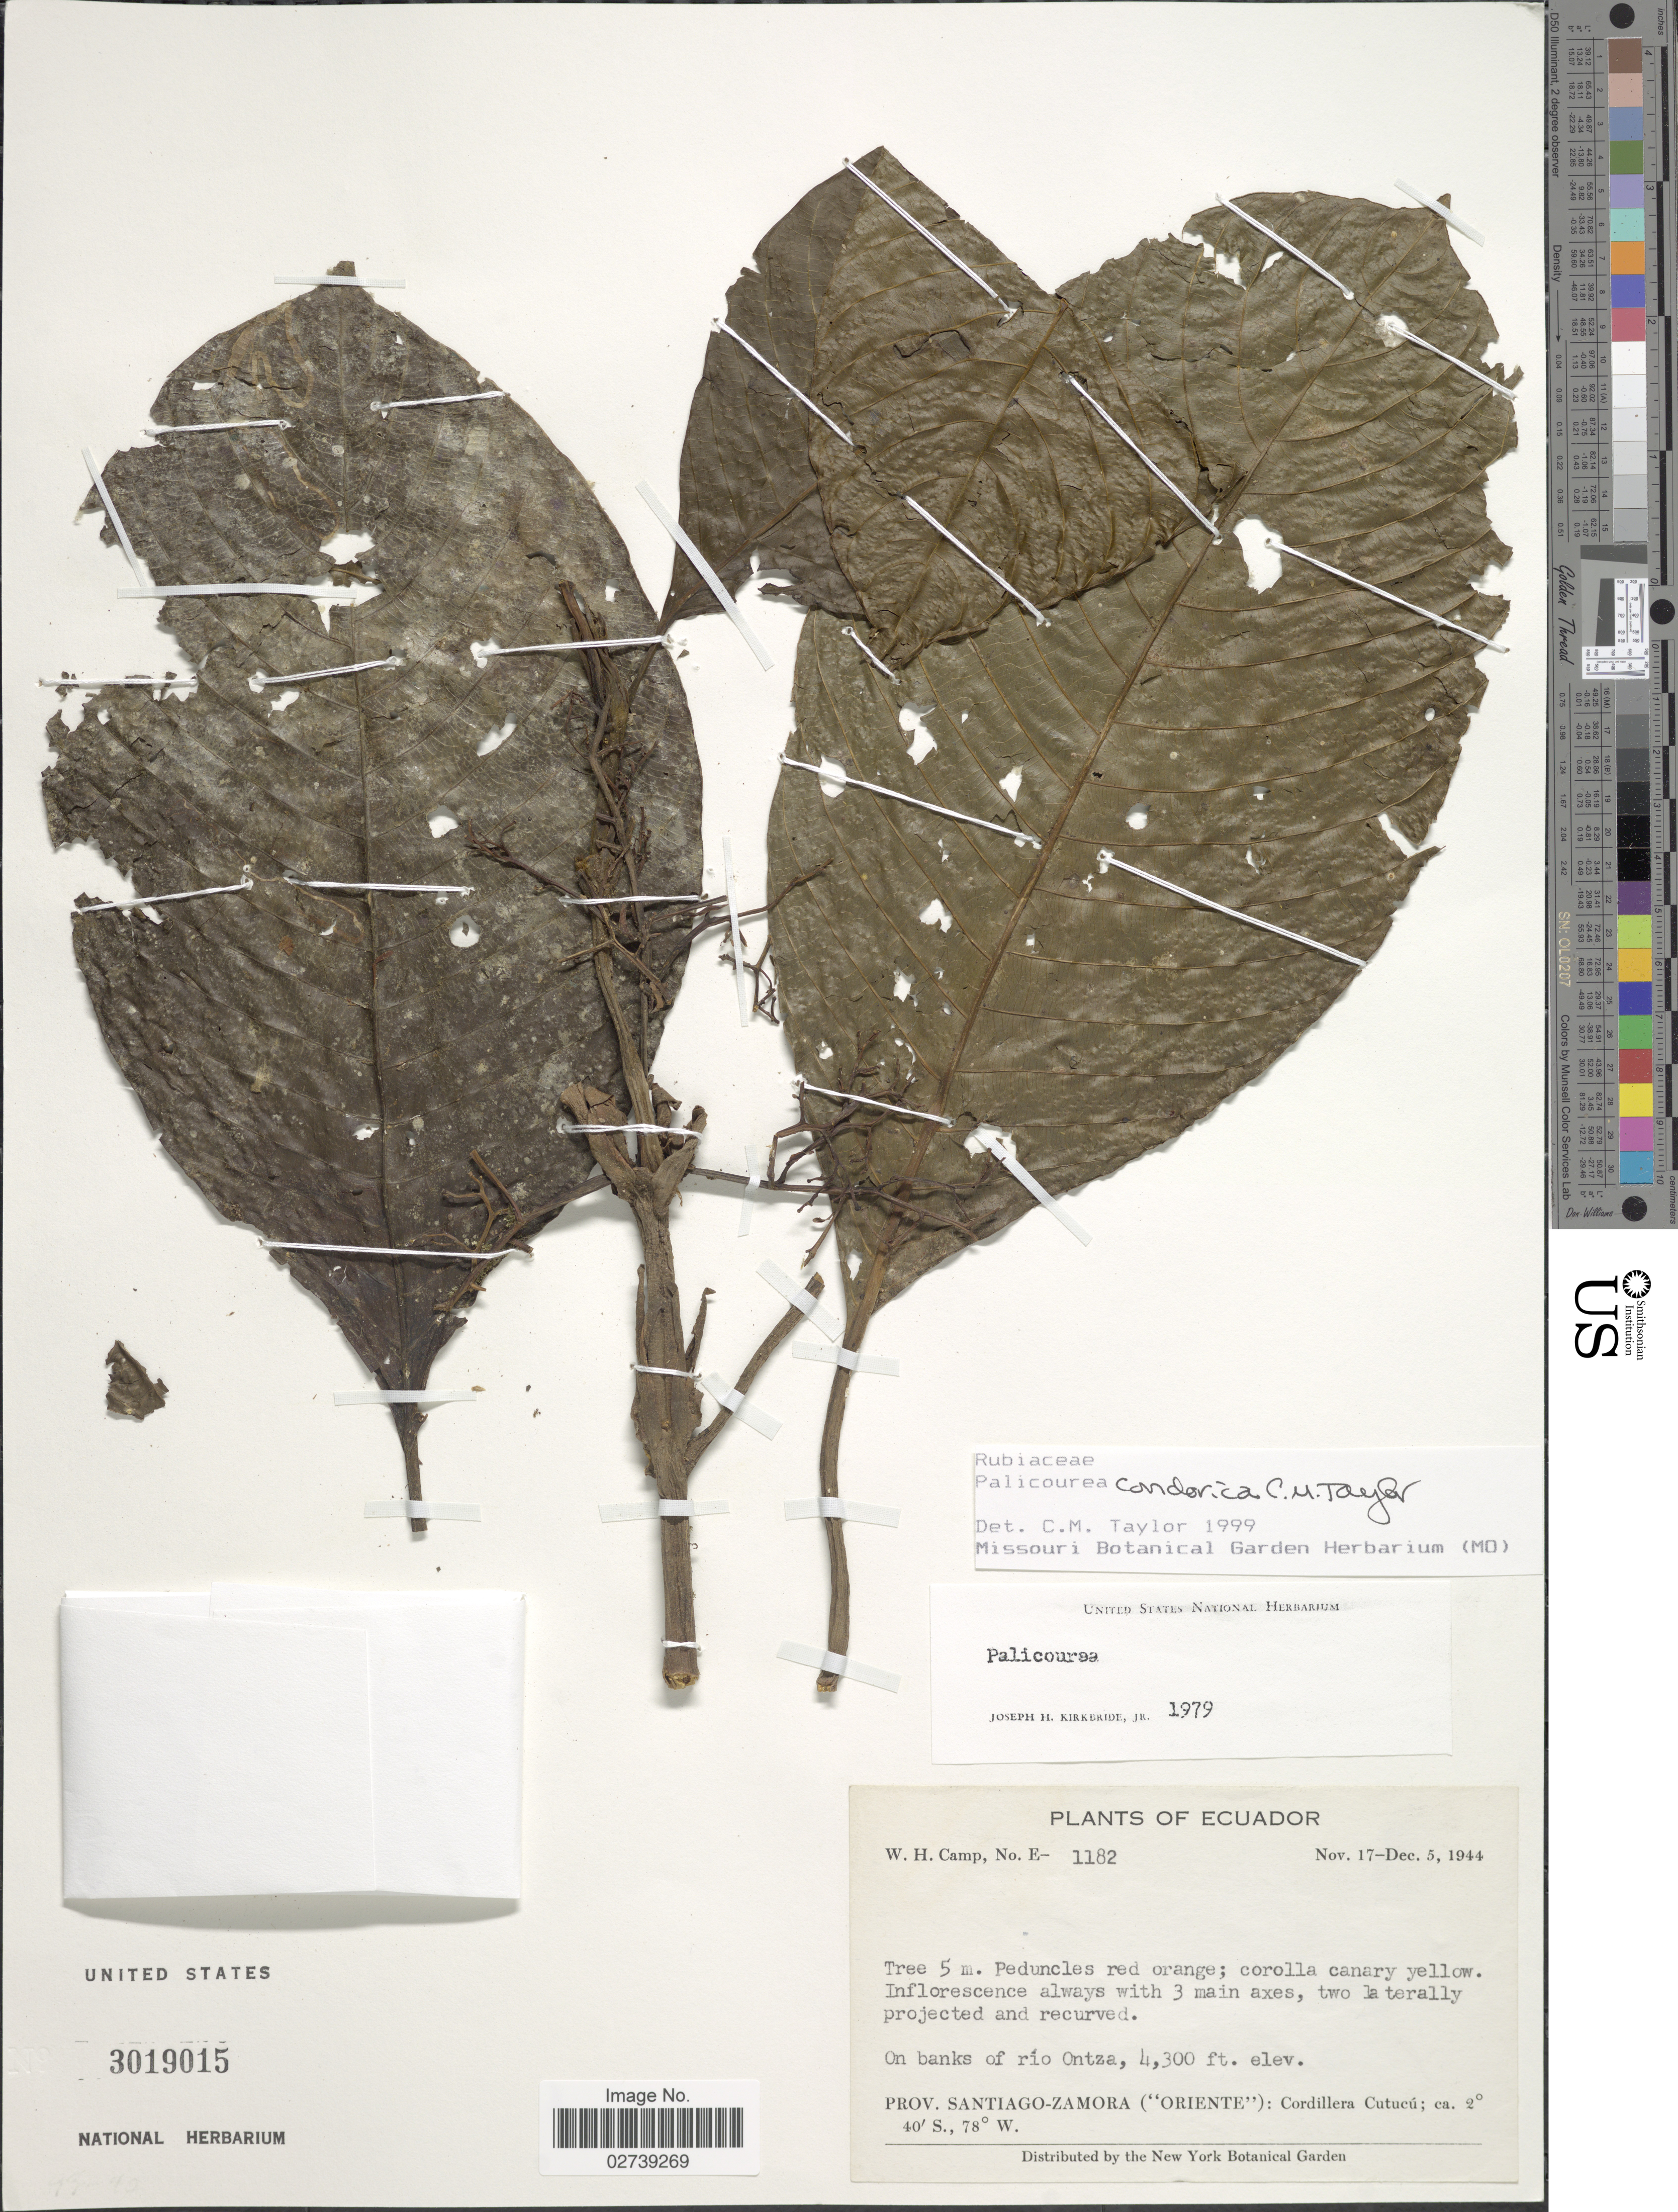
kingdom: Plantae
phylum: Tracheophyta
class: Magnoliopsida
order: Gentianales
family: Rubiaceae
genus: Palicourea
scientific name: Palicourea condorica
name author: C.M. Taylor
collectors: W. H. Camp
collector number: E-1182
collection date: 1944-11-17/1944-12-05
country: Ecuador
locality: On banks of rio Ontza. Prov. Santiago-Zamora ("Oriente"): Cordillera Cutucu.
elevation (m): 1311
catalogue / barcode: US 3019015